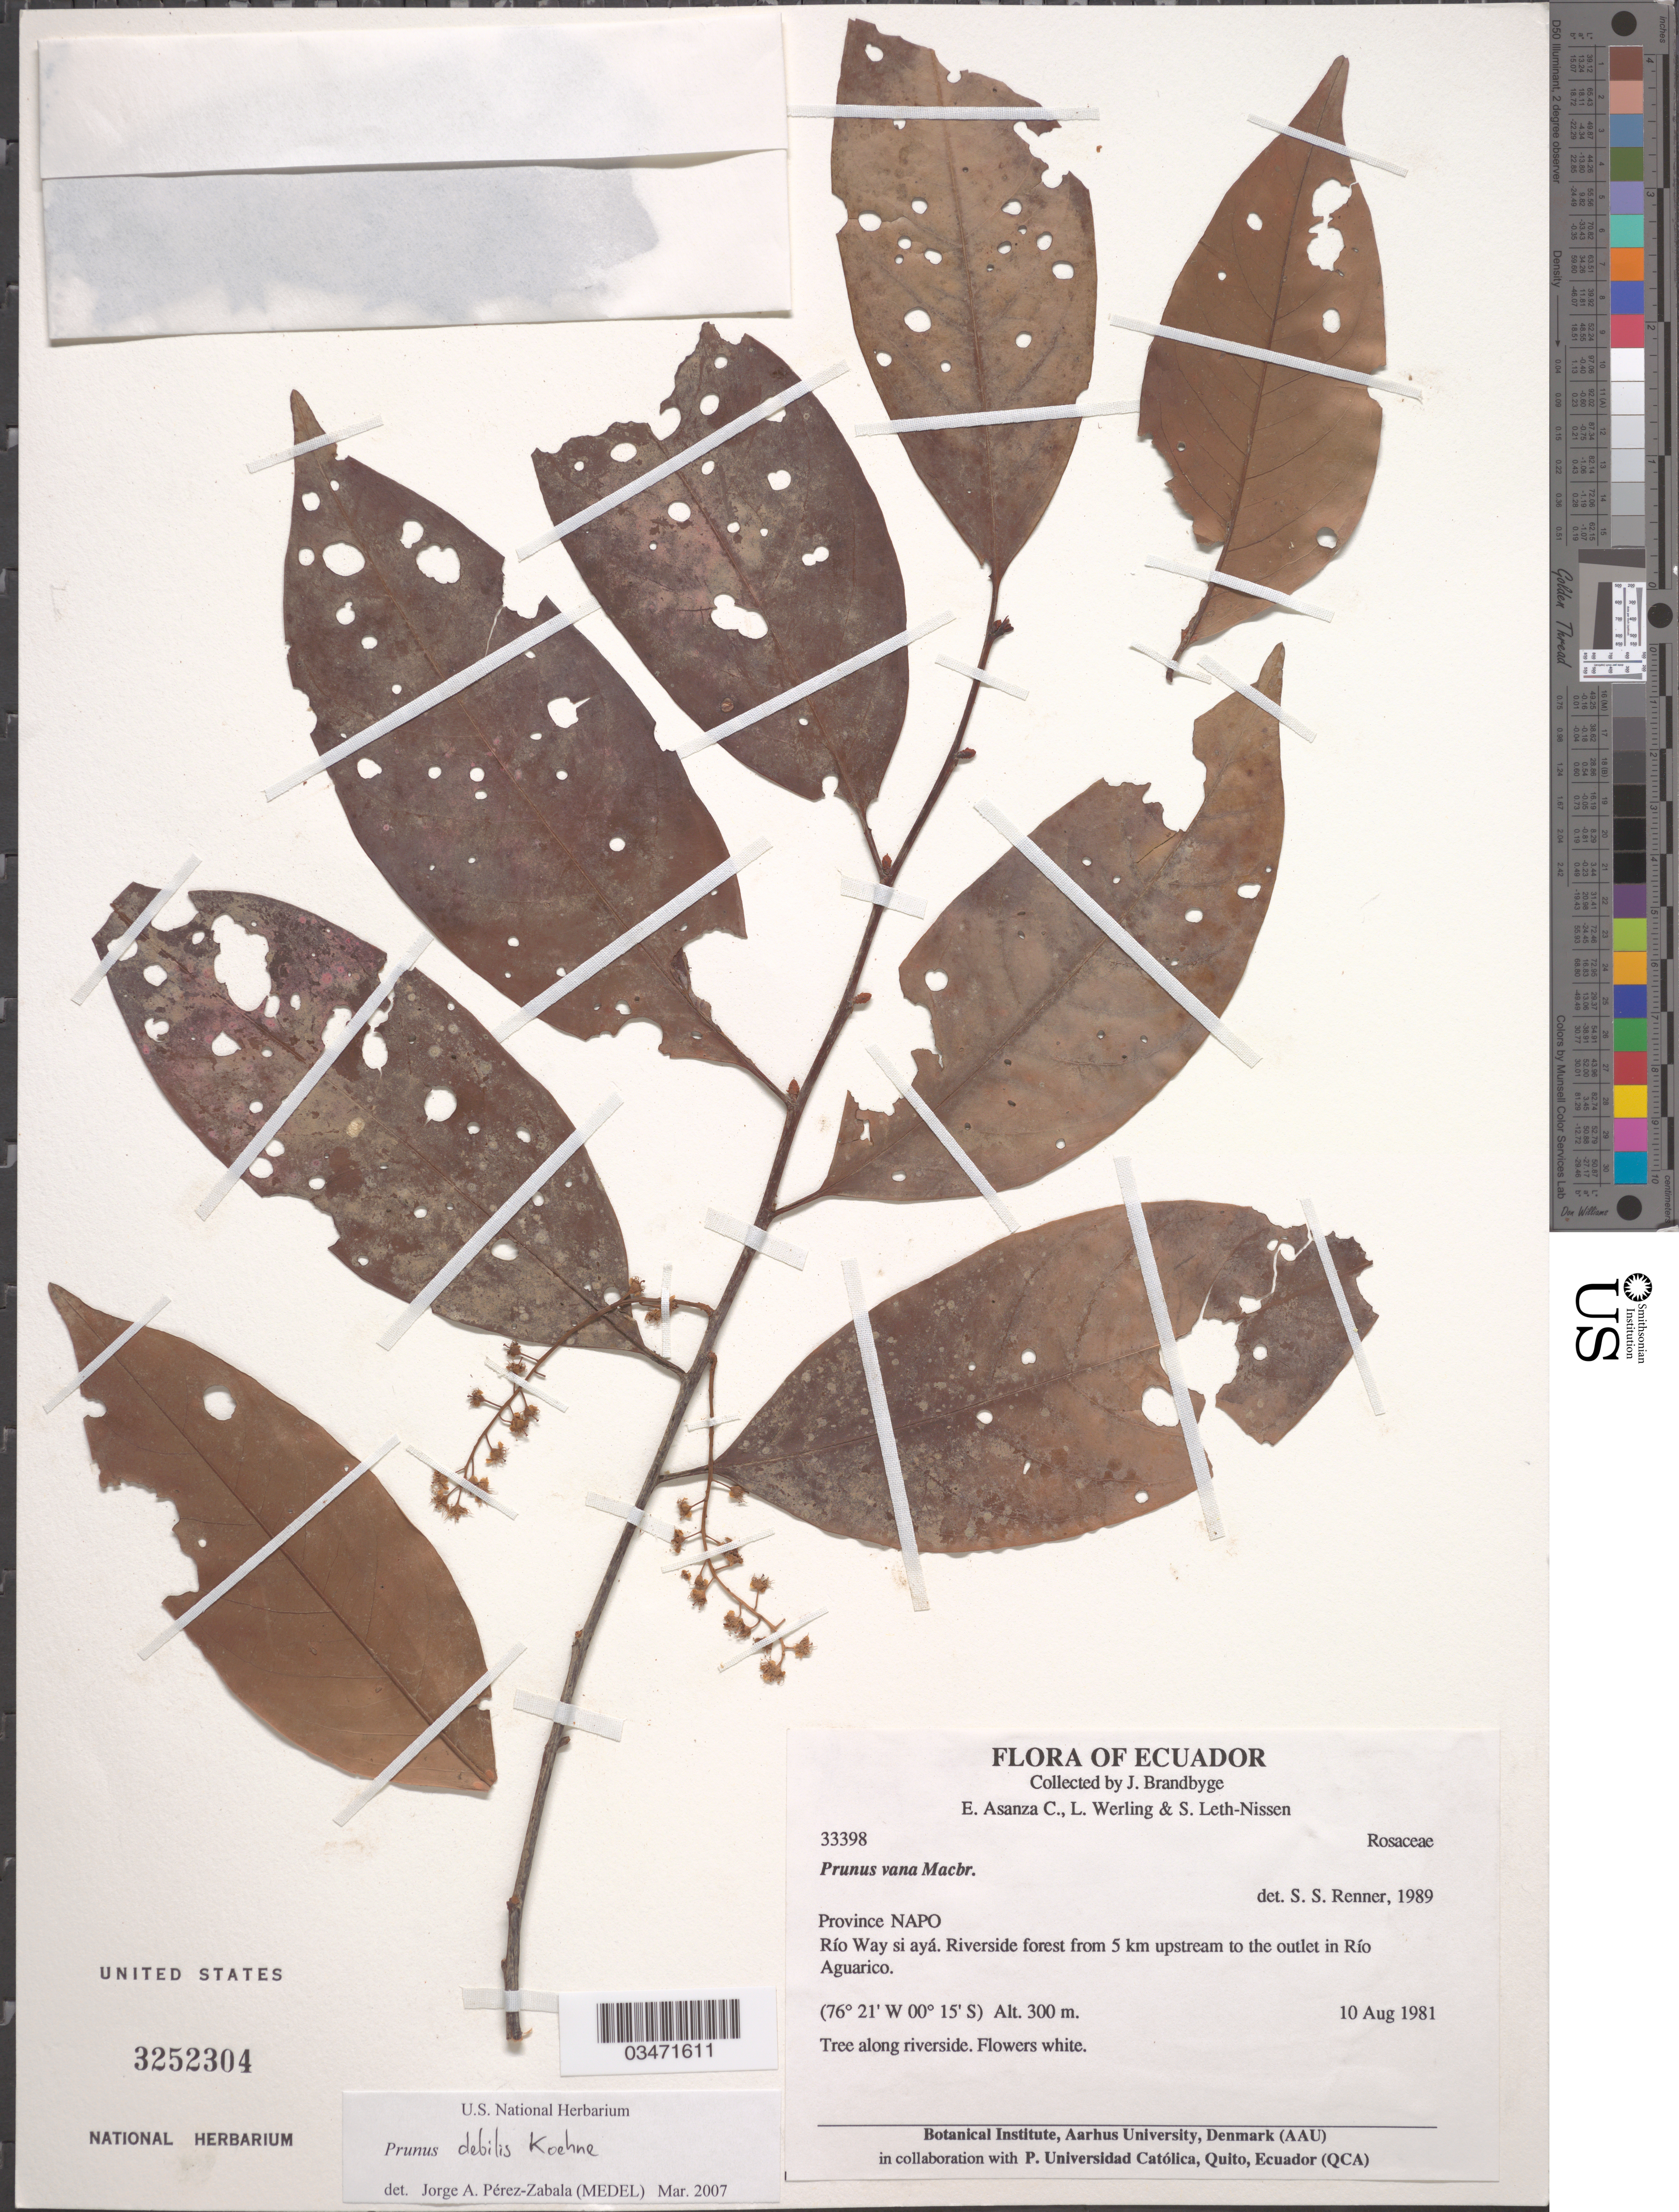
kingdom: Plantae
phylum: Tracheophyta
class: Magnoliopsida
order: Rosales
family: Rosaceae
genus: Prunus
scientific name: Prunus debilis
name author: Koehne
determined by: Pérez-Zabala, Jorge A.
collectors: J. Brandbyge, E. Asanza C., L. Werling & S. Leth-Nissen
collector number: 33398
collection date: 1981-08-10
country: Ecuador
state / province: Napo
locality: Río Way si ayá. Riverside forest from 5 km upstream to the outlet in Río Aguarico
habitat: Along riverside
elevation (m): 300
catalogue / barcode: US 3252304